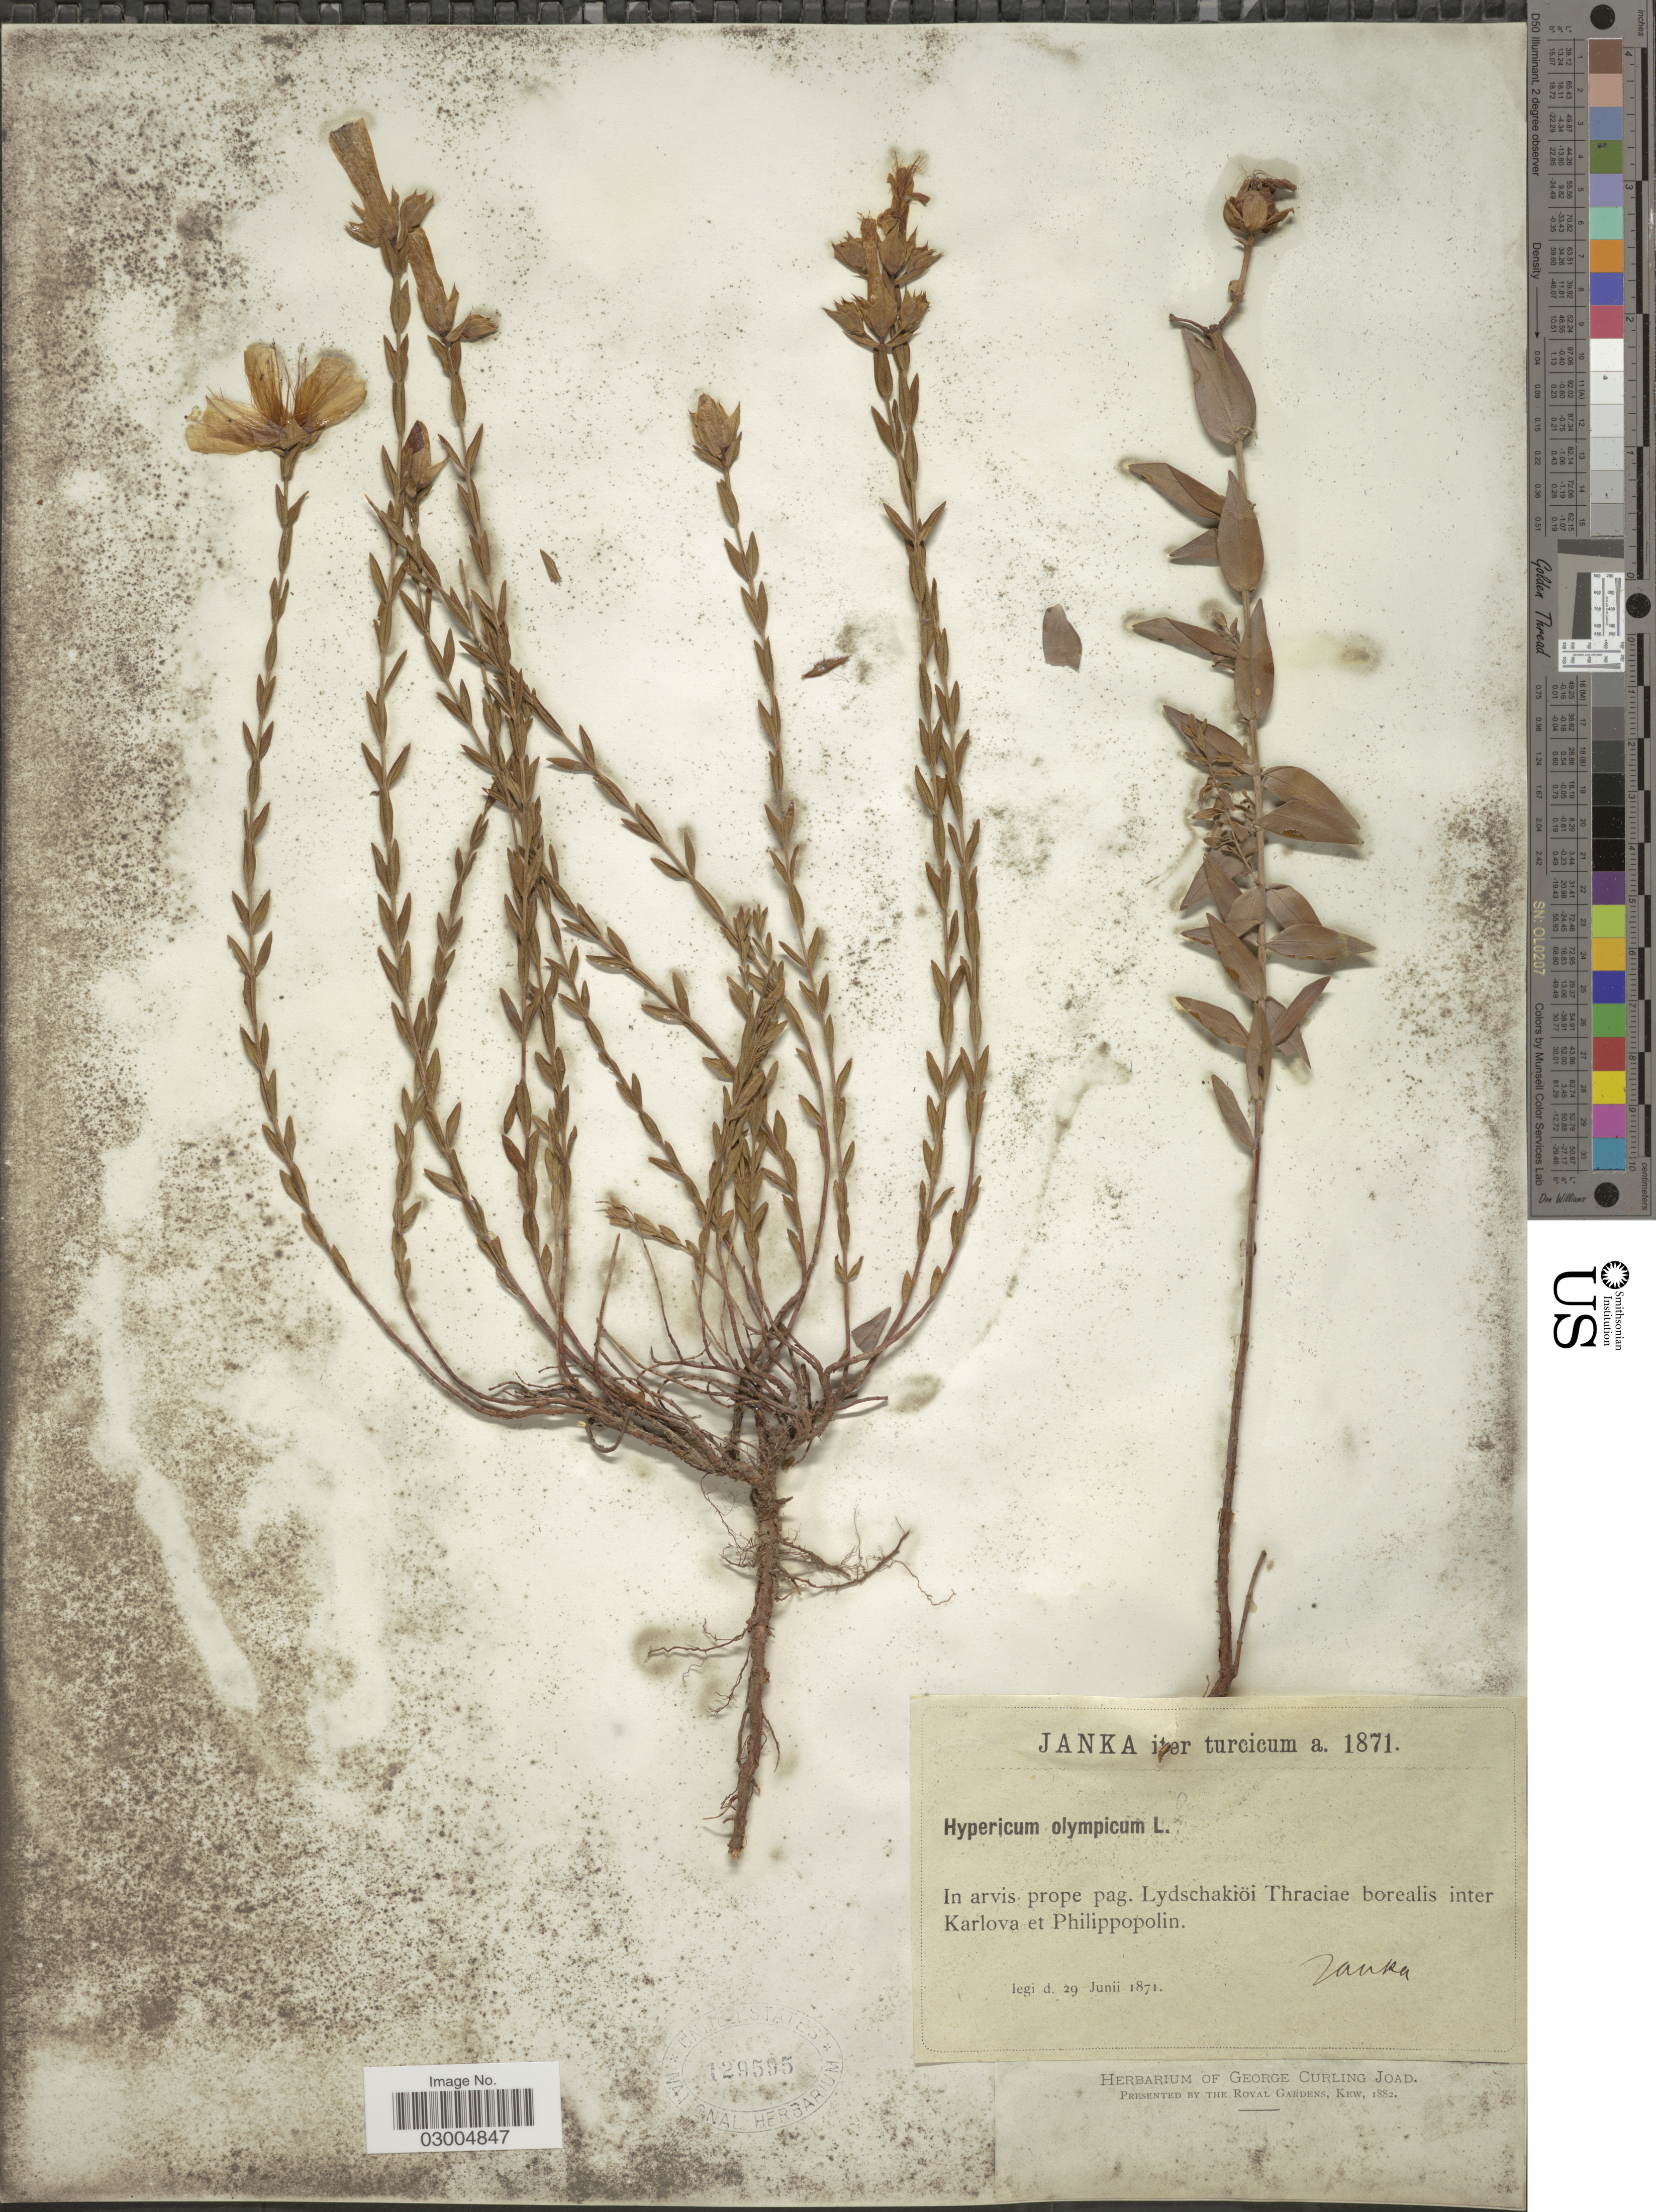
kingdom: Plantae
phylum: Tracheophyta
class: Magnoliopsida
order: Malpighiales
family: Hypericaceae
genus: Hypericum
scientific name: Hypericum olympicum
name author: L.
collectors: V. Janka von Bulcs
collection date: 1871-06-29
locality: In arvis prope pag. Lydschakiöi Thraciae borealis inter Karlova et Philippopolin.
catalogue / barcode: US 129595